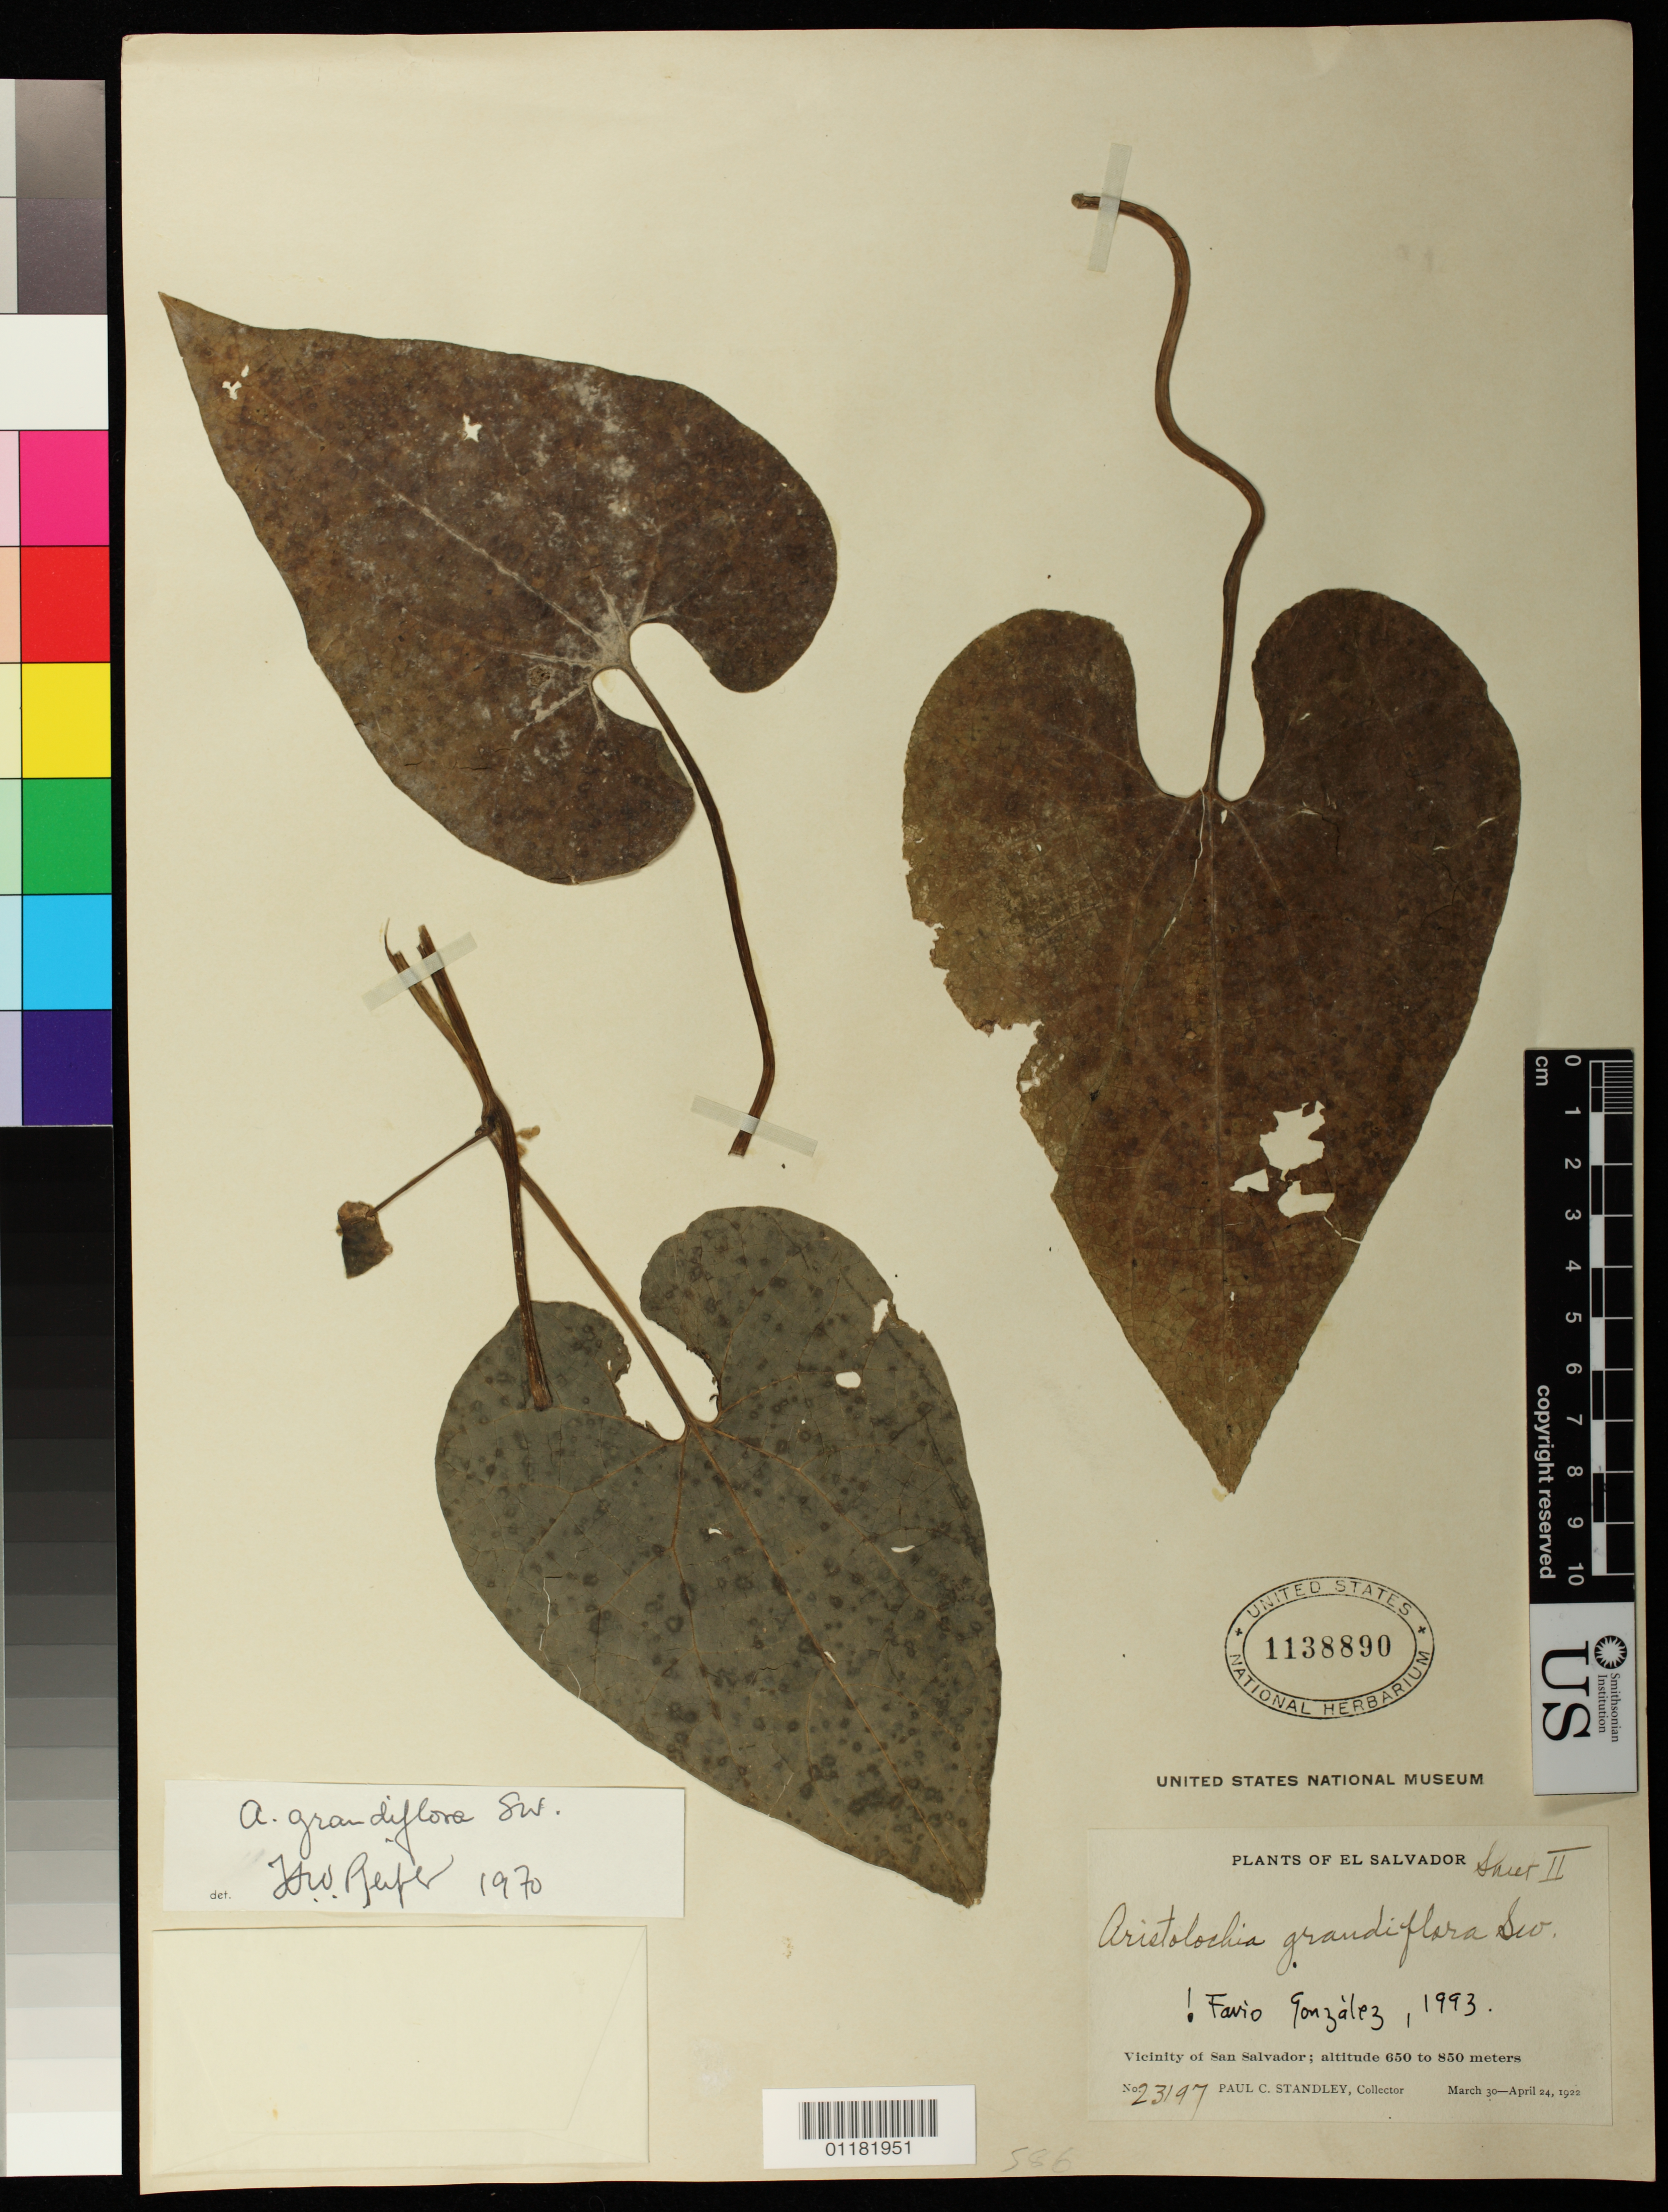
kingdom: Plantae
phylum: Tracheophyta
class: Magnoliopsida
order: Piperales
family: Aristolochiaceae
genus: Aristolochia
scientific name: Aristolochia grandiflora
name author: Sw.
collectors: P. C. Standley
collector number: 23197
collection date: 1911-03-30/1911-04-24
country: El Salvador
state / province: San Salvador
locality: vicinity of San Salvador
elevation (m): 650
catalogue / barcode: US 1138890